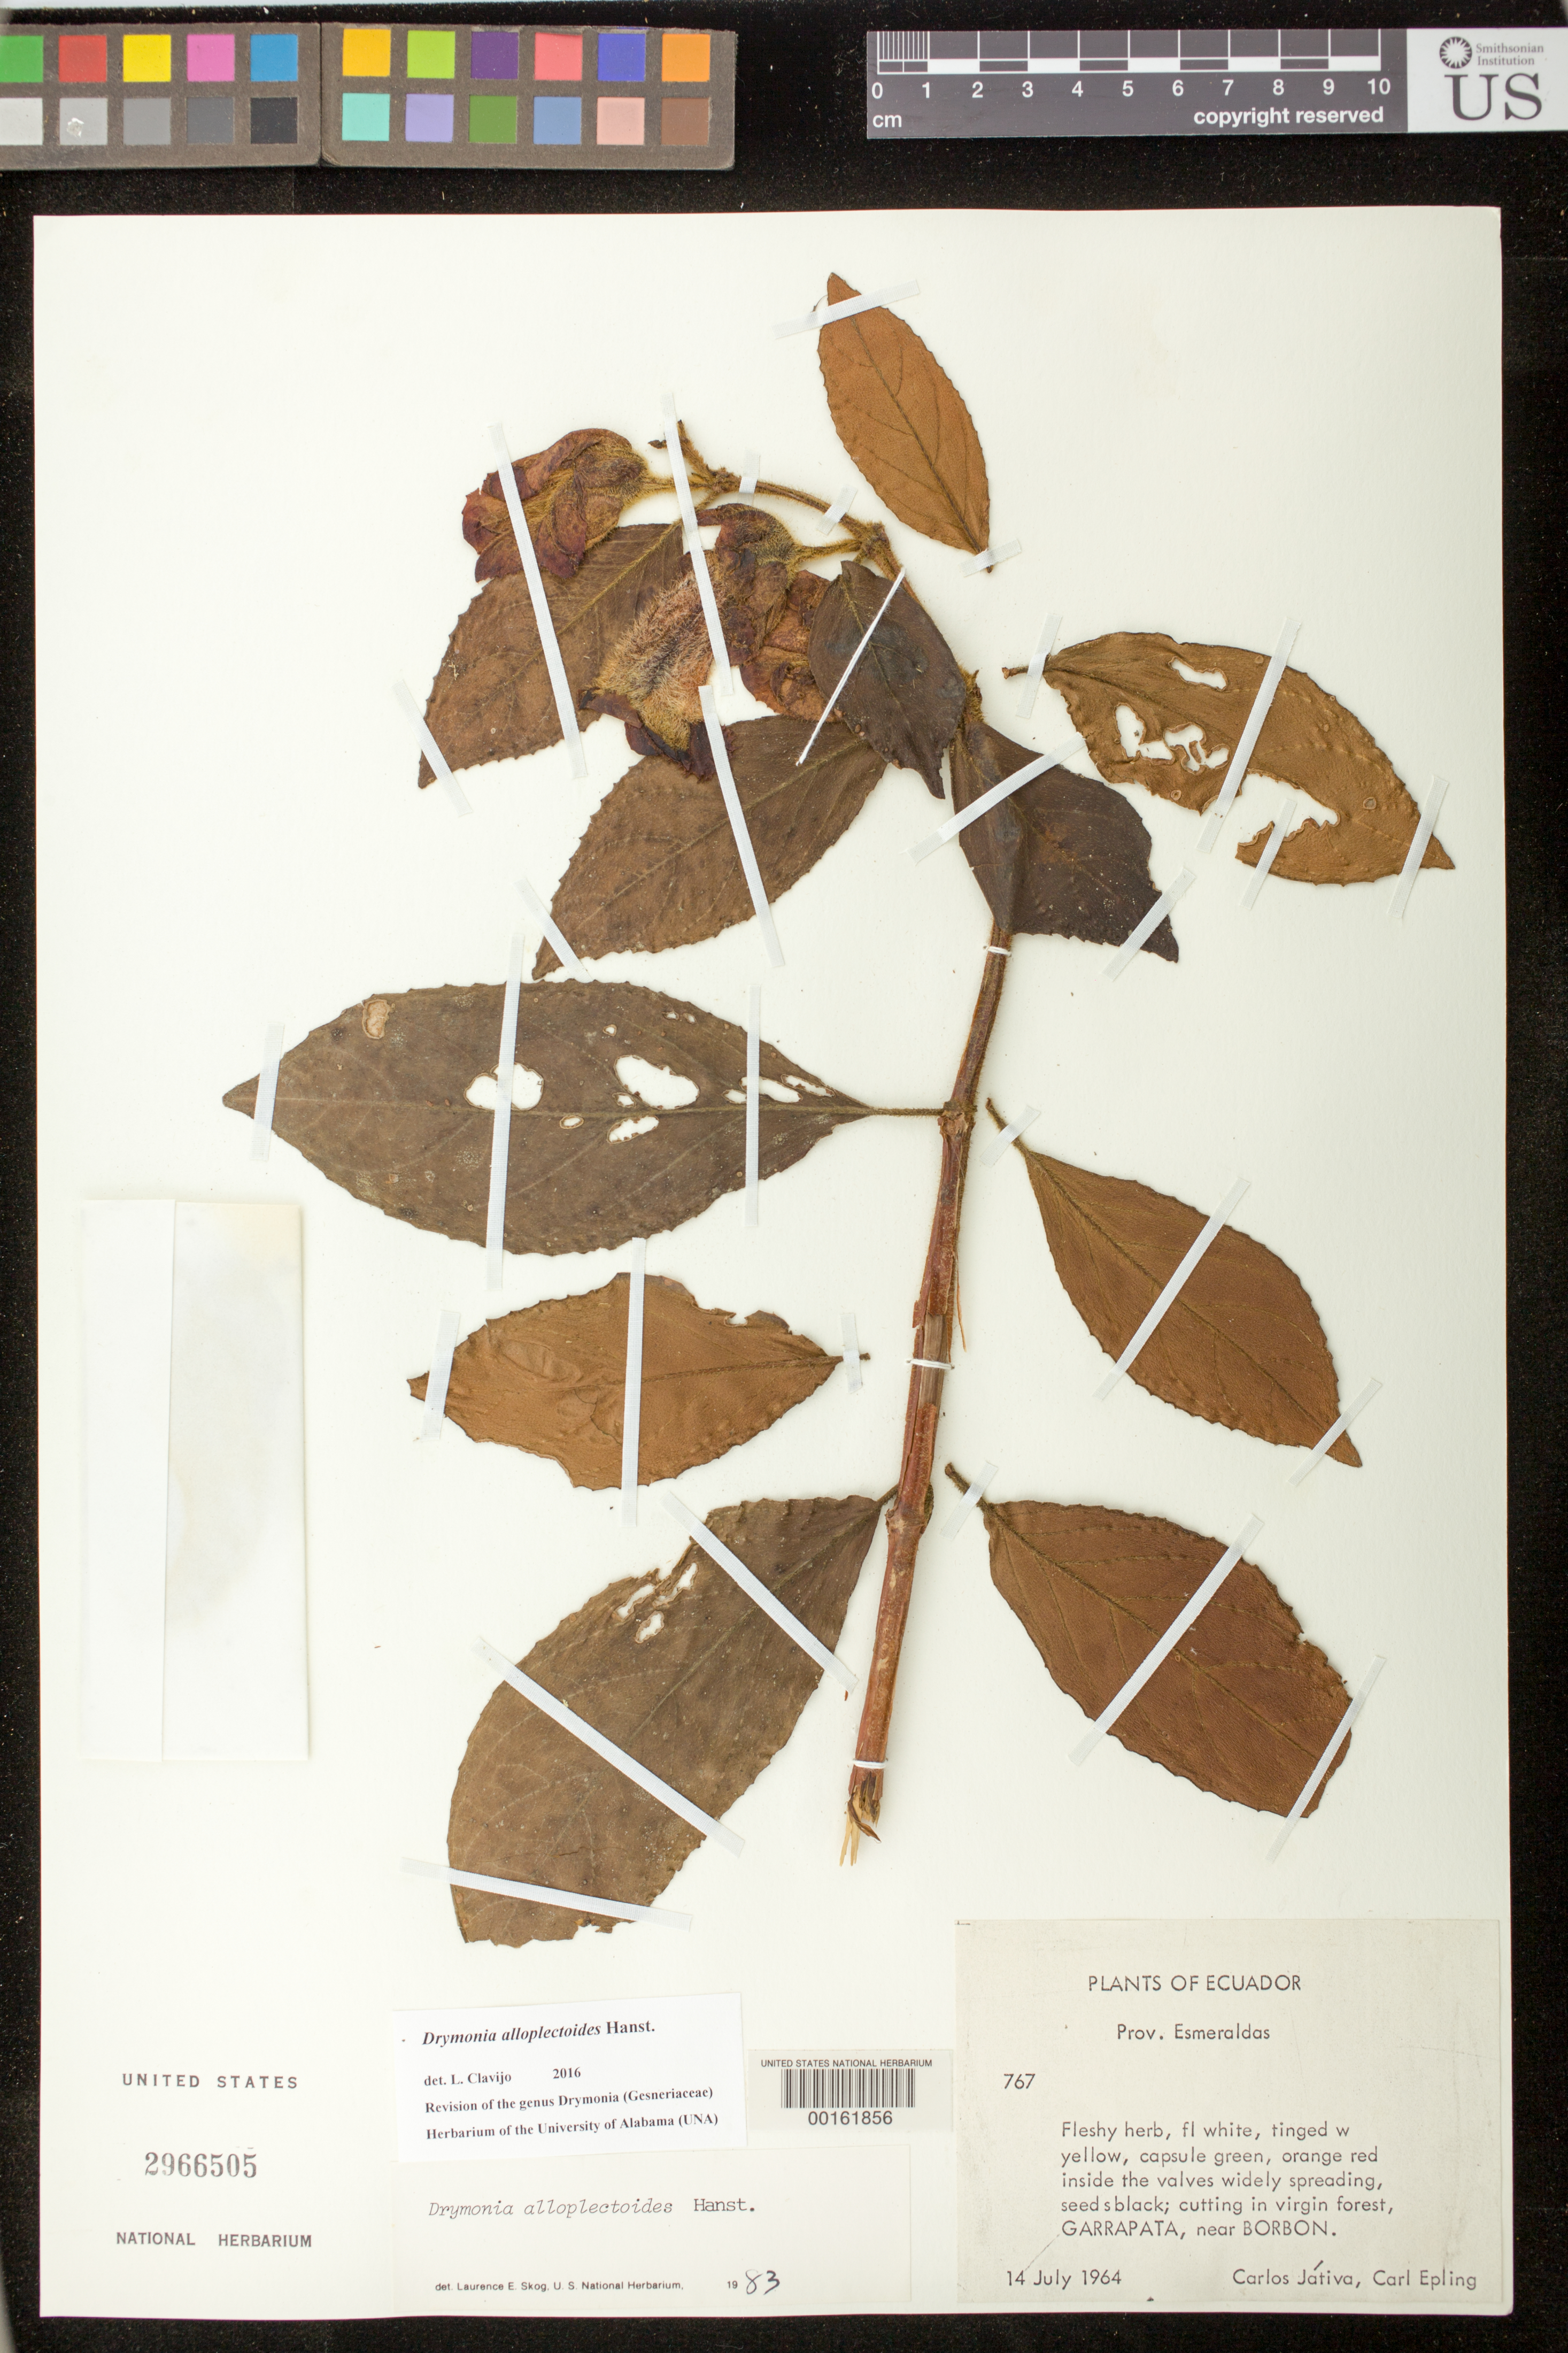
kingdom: Plantae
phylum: Tracheophyta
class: Magnoliopsida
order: Lamiales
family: Gesneriaceae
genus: Drymonia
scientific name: Drymonia alloplectoides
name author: Hanst.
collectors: C. D. Játiva & C. C. Epling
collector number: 767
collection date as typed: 14 Jul 1964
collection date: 1964-07-14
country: Ecuador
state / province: Esmeraldas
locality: Garrapata, near Borbon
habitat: Cutting in virgin forest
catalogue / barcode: US 2966505